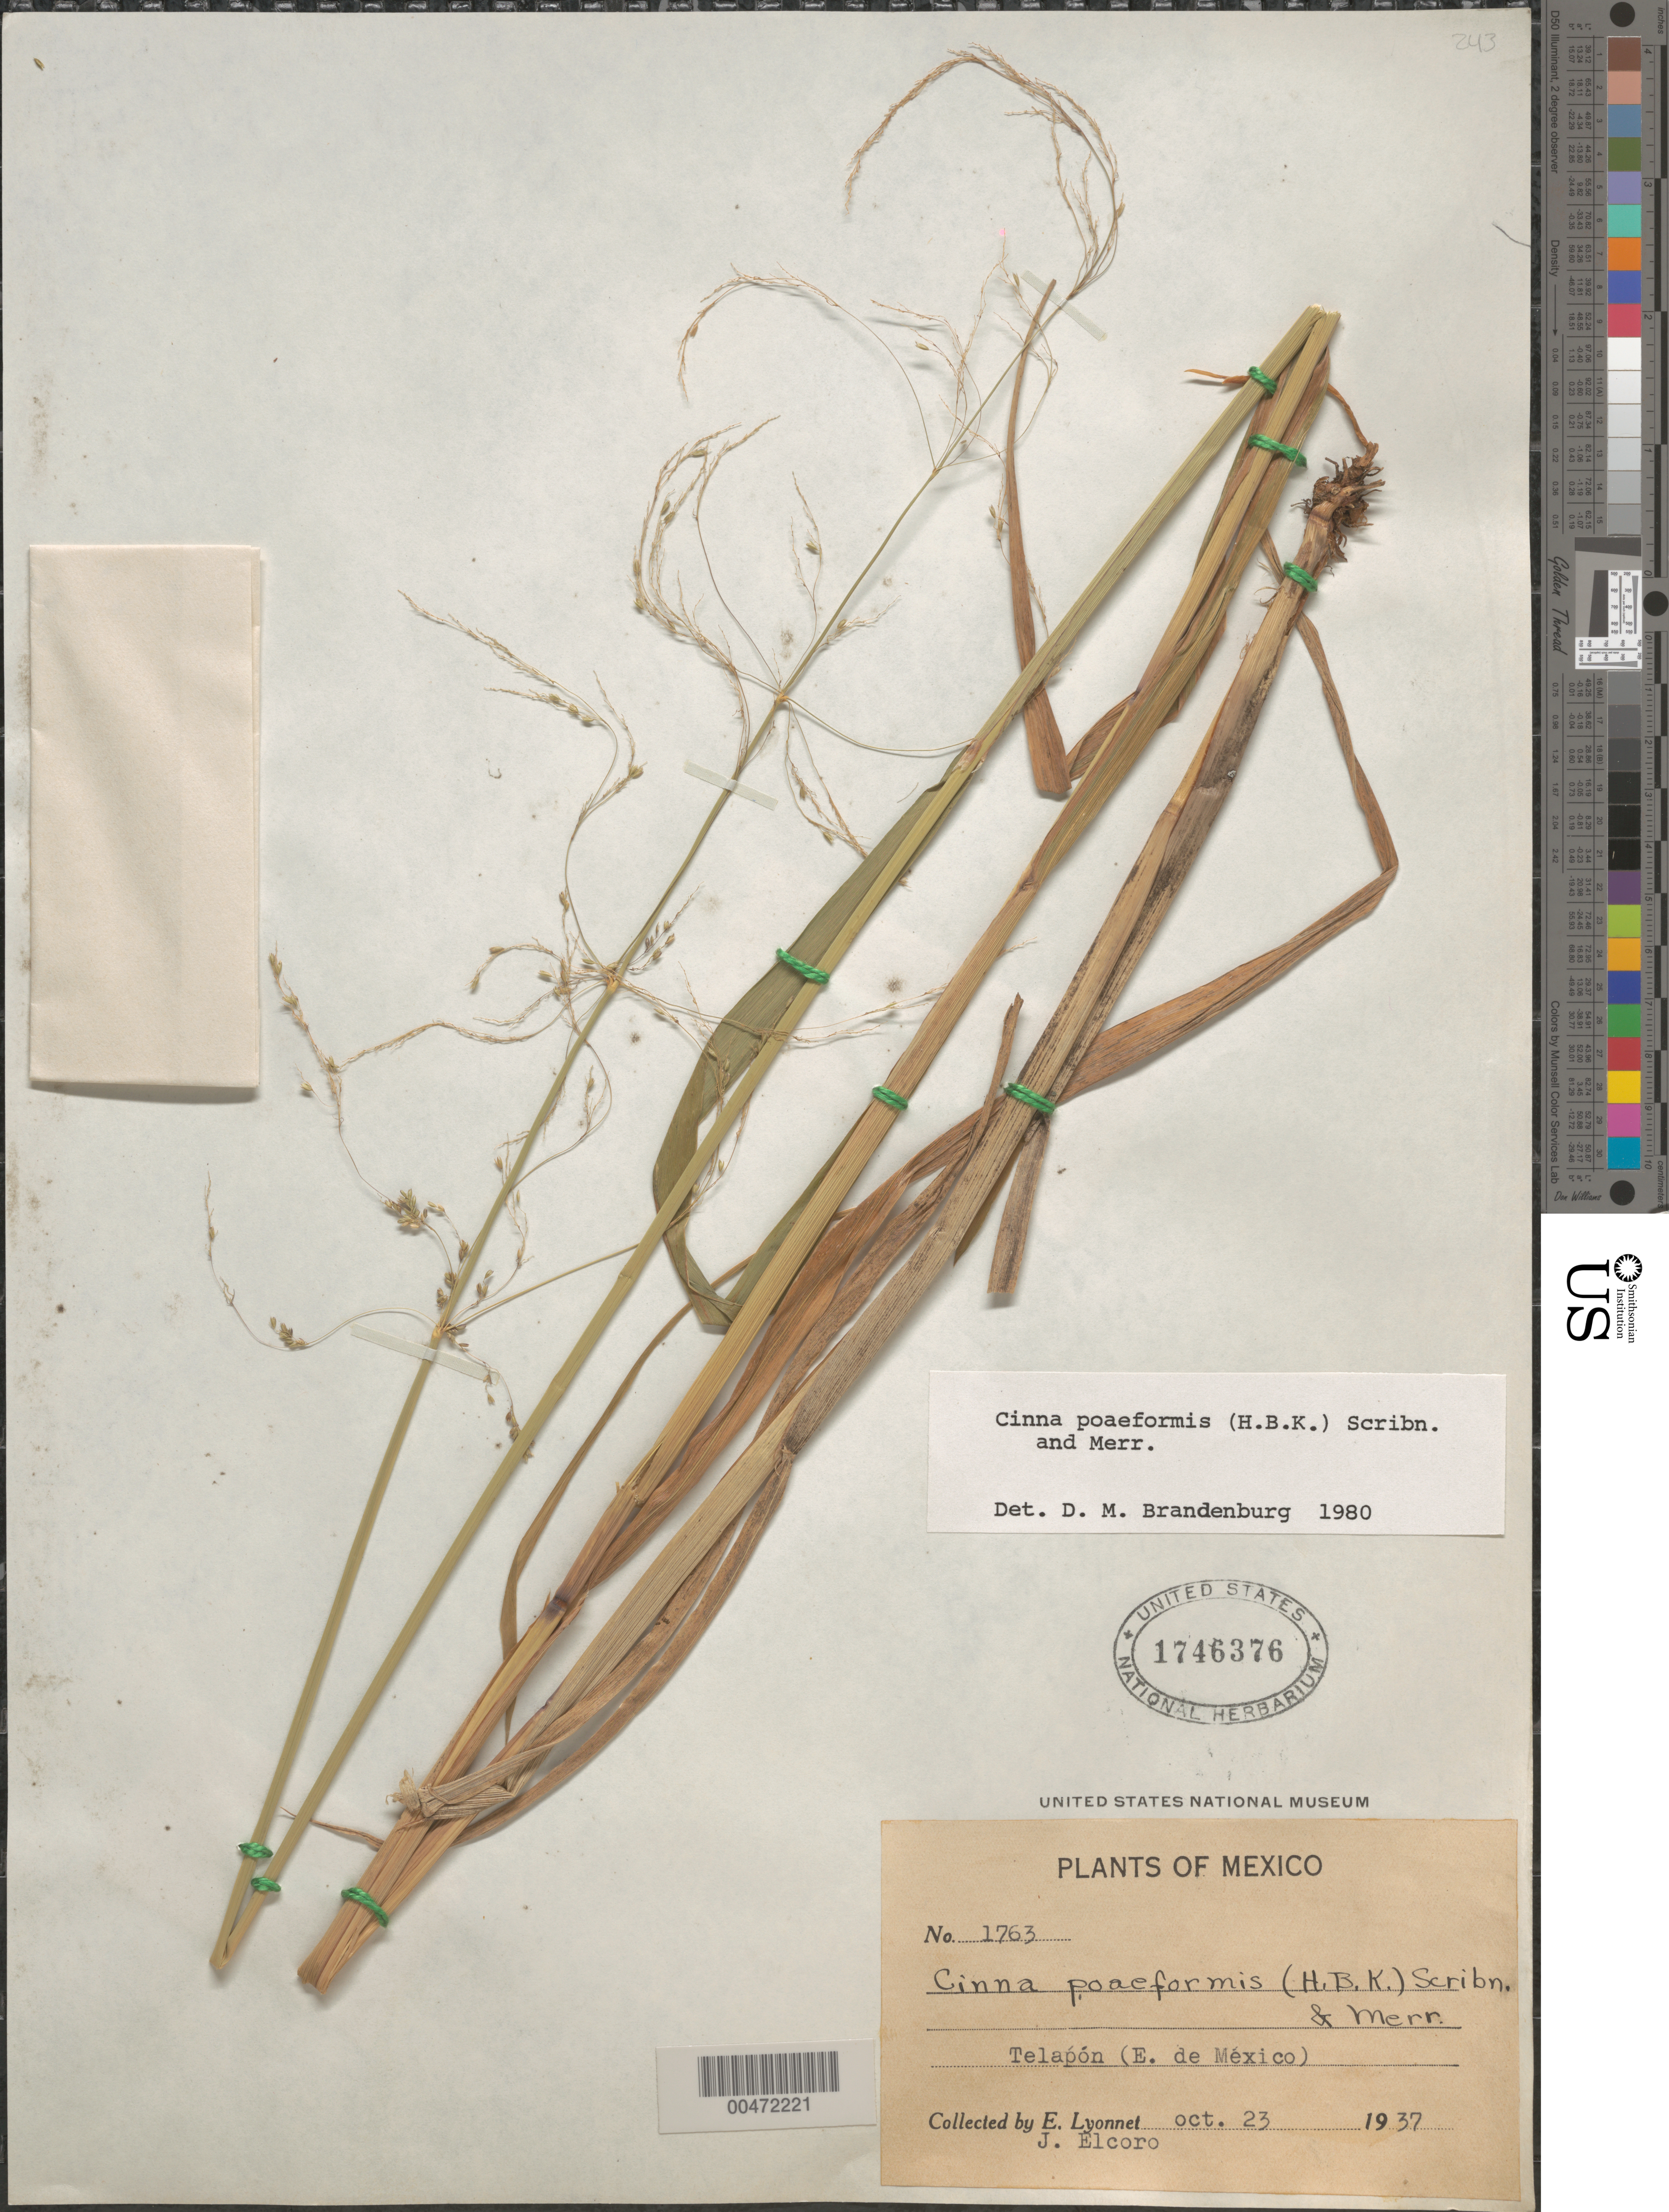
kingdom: Plantae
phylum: Tracheophyta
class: Liliopsida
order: Poales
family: Poaceae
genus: Cinna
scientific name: Cinna poiformis (Kunth) Scribn. & Merr.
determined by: Brandenburg, D. M.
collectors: Bro. E. Lyonnet & J. Elcoro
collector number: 1763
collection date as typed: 23 Oct 1937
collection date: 1937-10-23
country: Mexico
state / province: México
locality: Telapón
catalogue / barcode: US 1746376